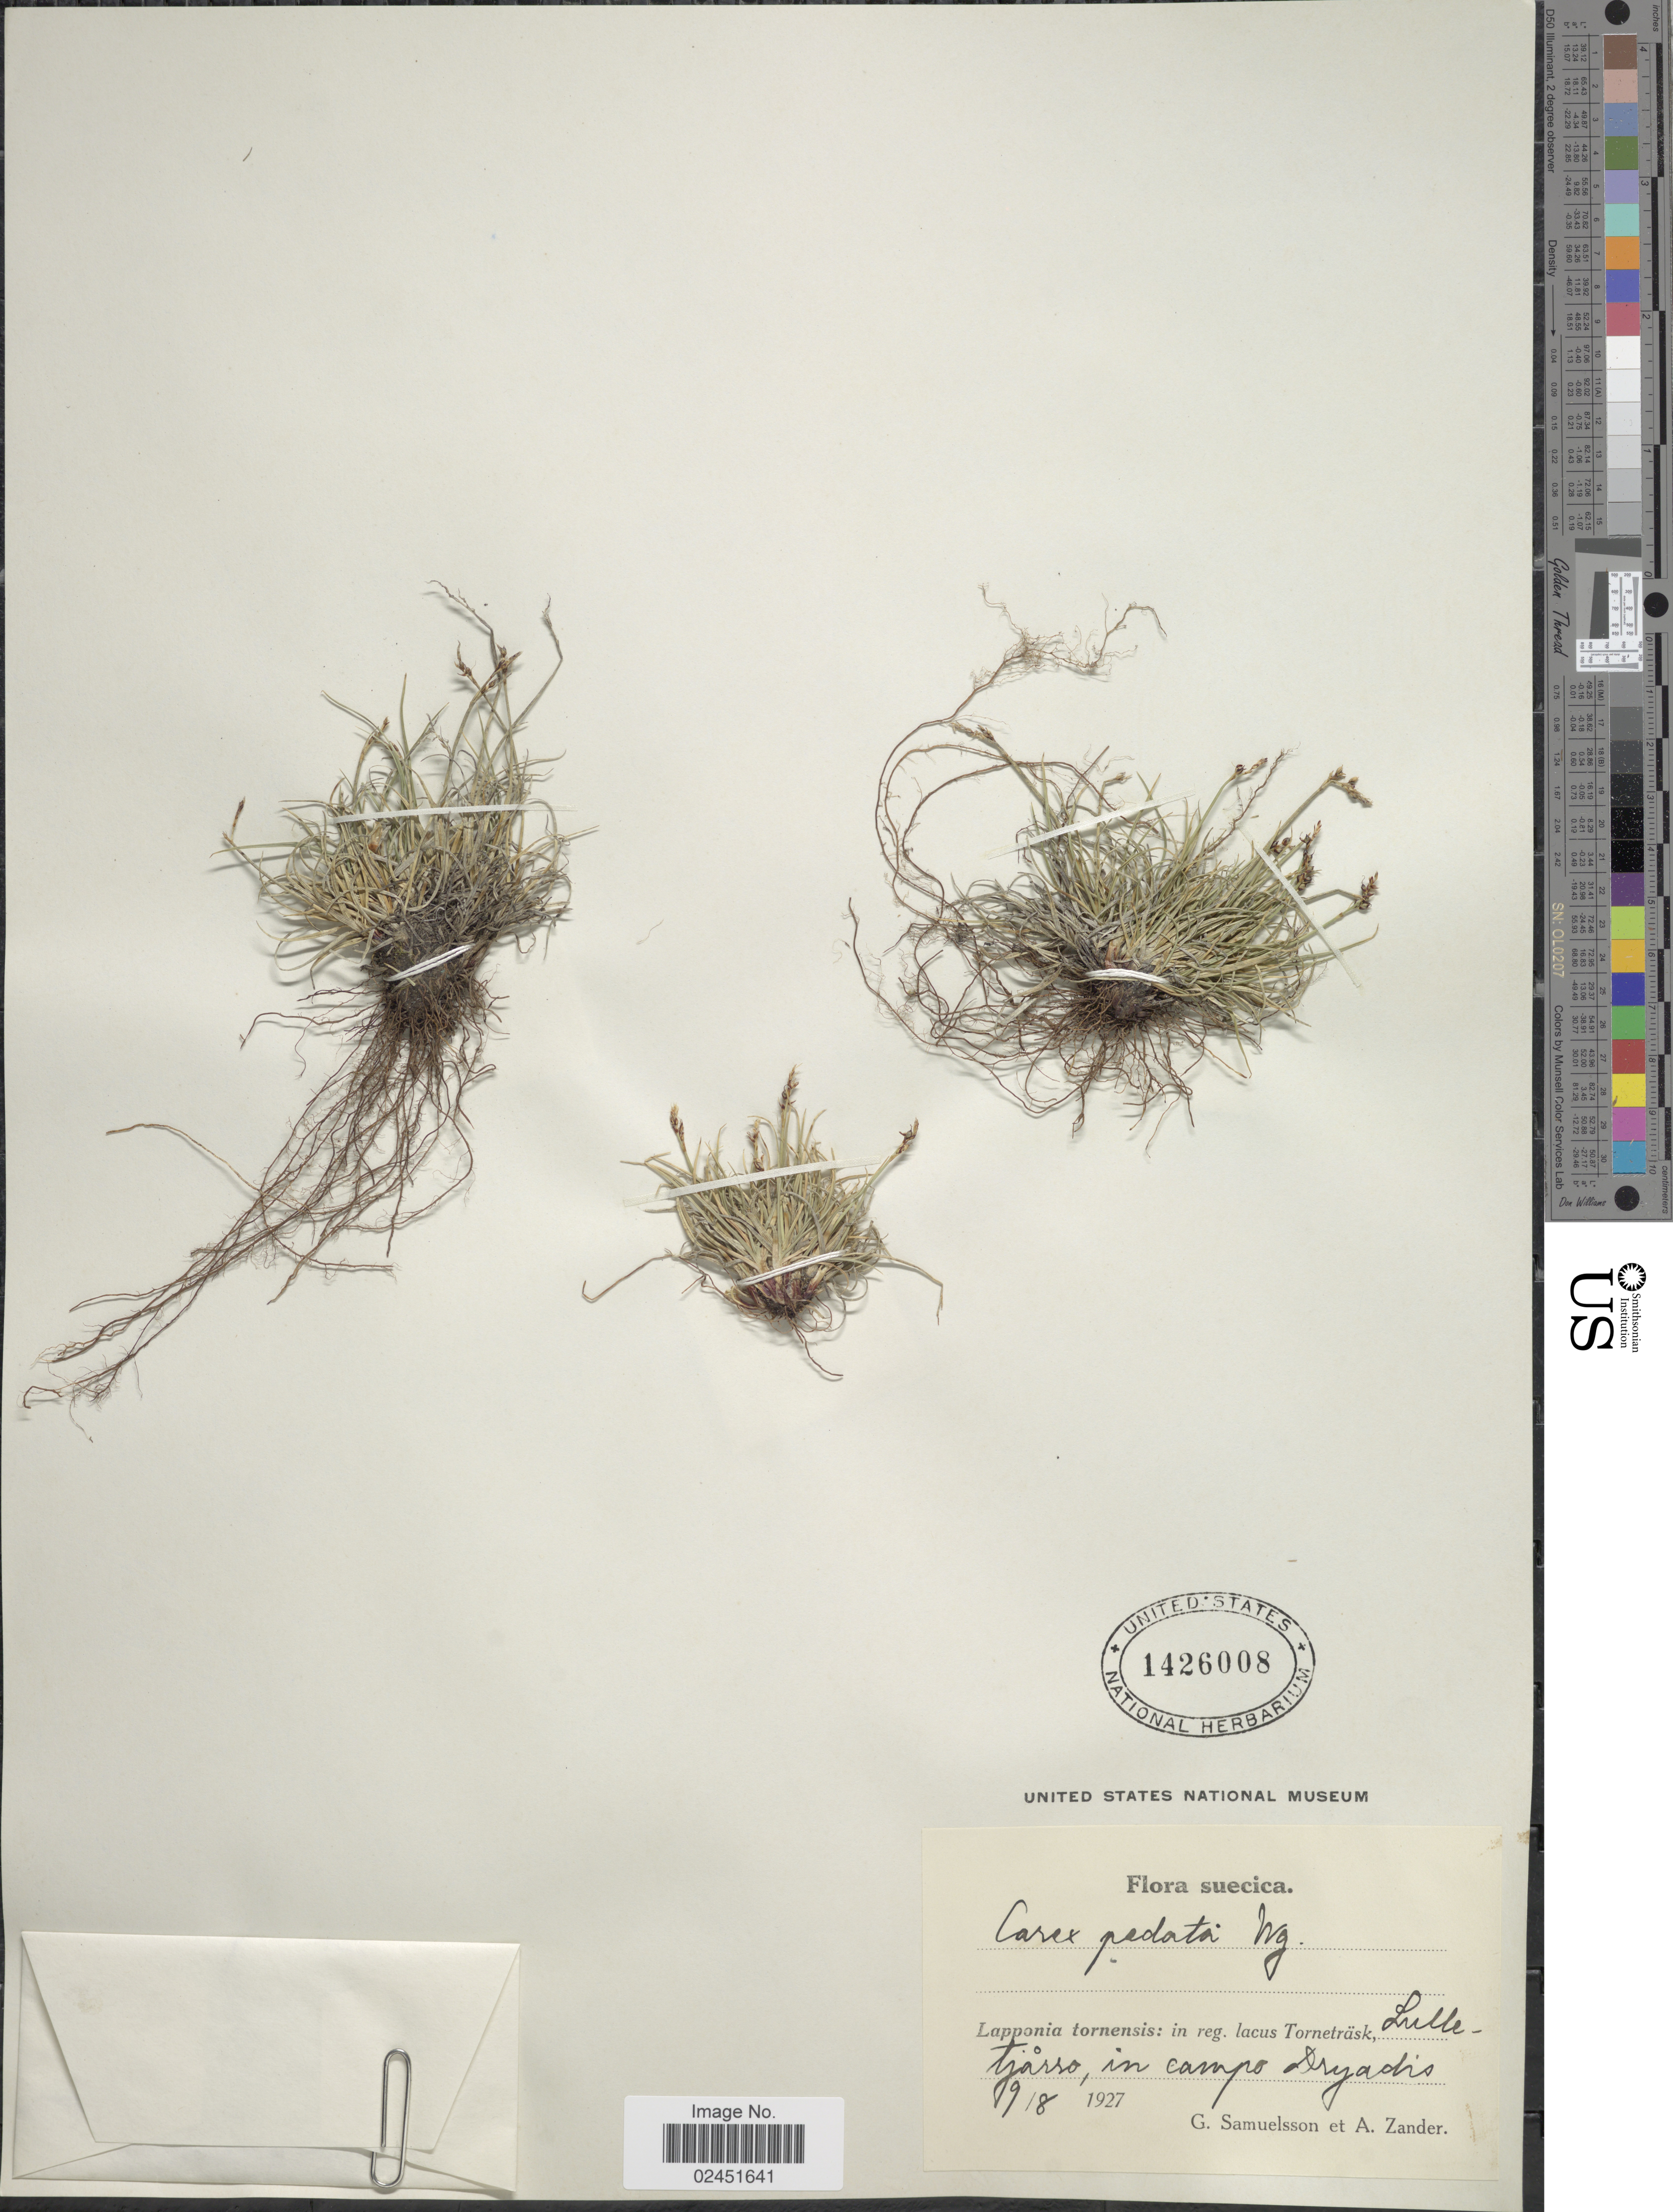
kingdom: Plantae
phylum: Tracheophyta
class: Liliopsida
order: Poales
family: Cyperaceae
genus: Carex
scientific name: Carex glacialis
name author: Mack.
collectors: G. Samuelsson & A. Zander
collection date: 1927-08-09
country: Sweden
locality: Suecica. Lapponia tornensis: in reg. lacus Tornetrask, Lullihatjarro, in campo Dryadhis [interpreted].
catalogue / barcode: US 1426008